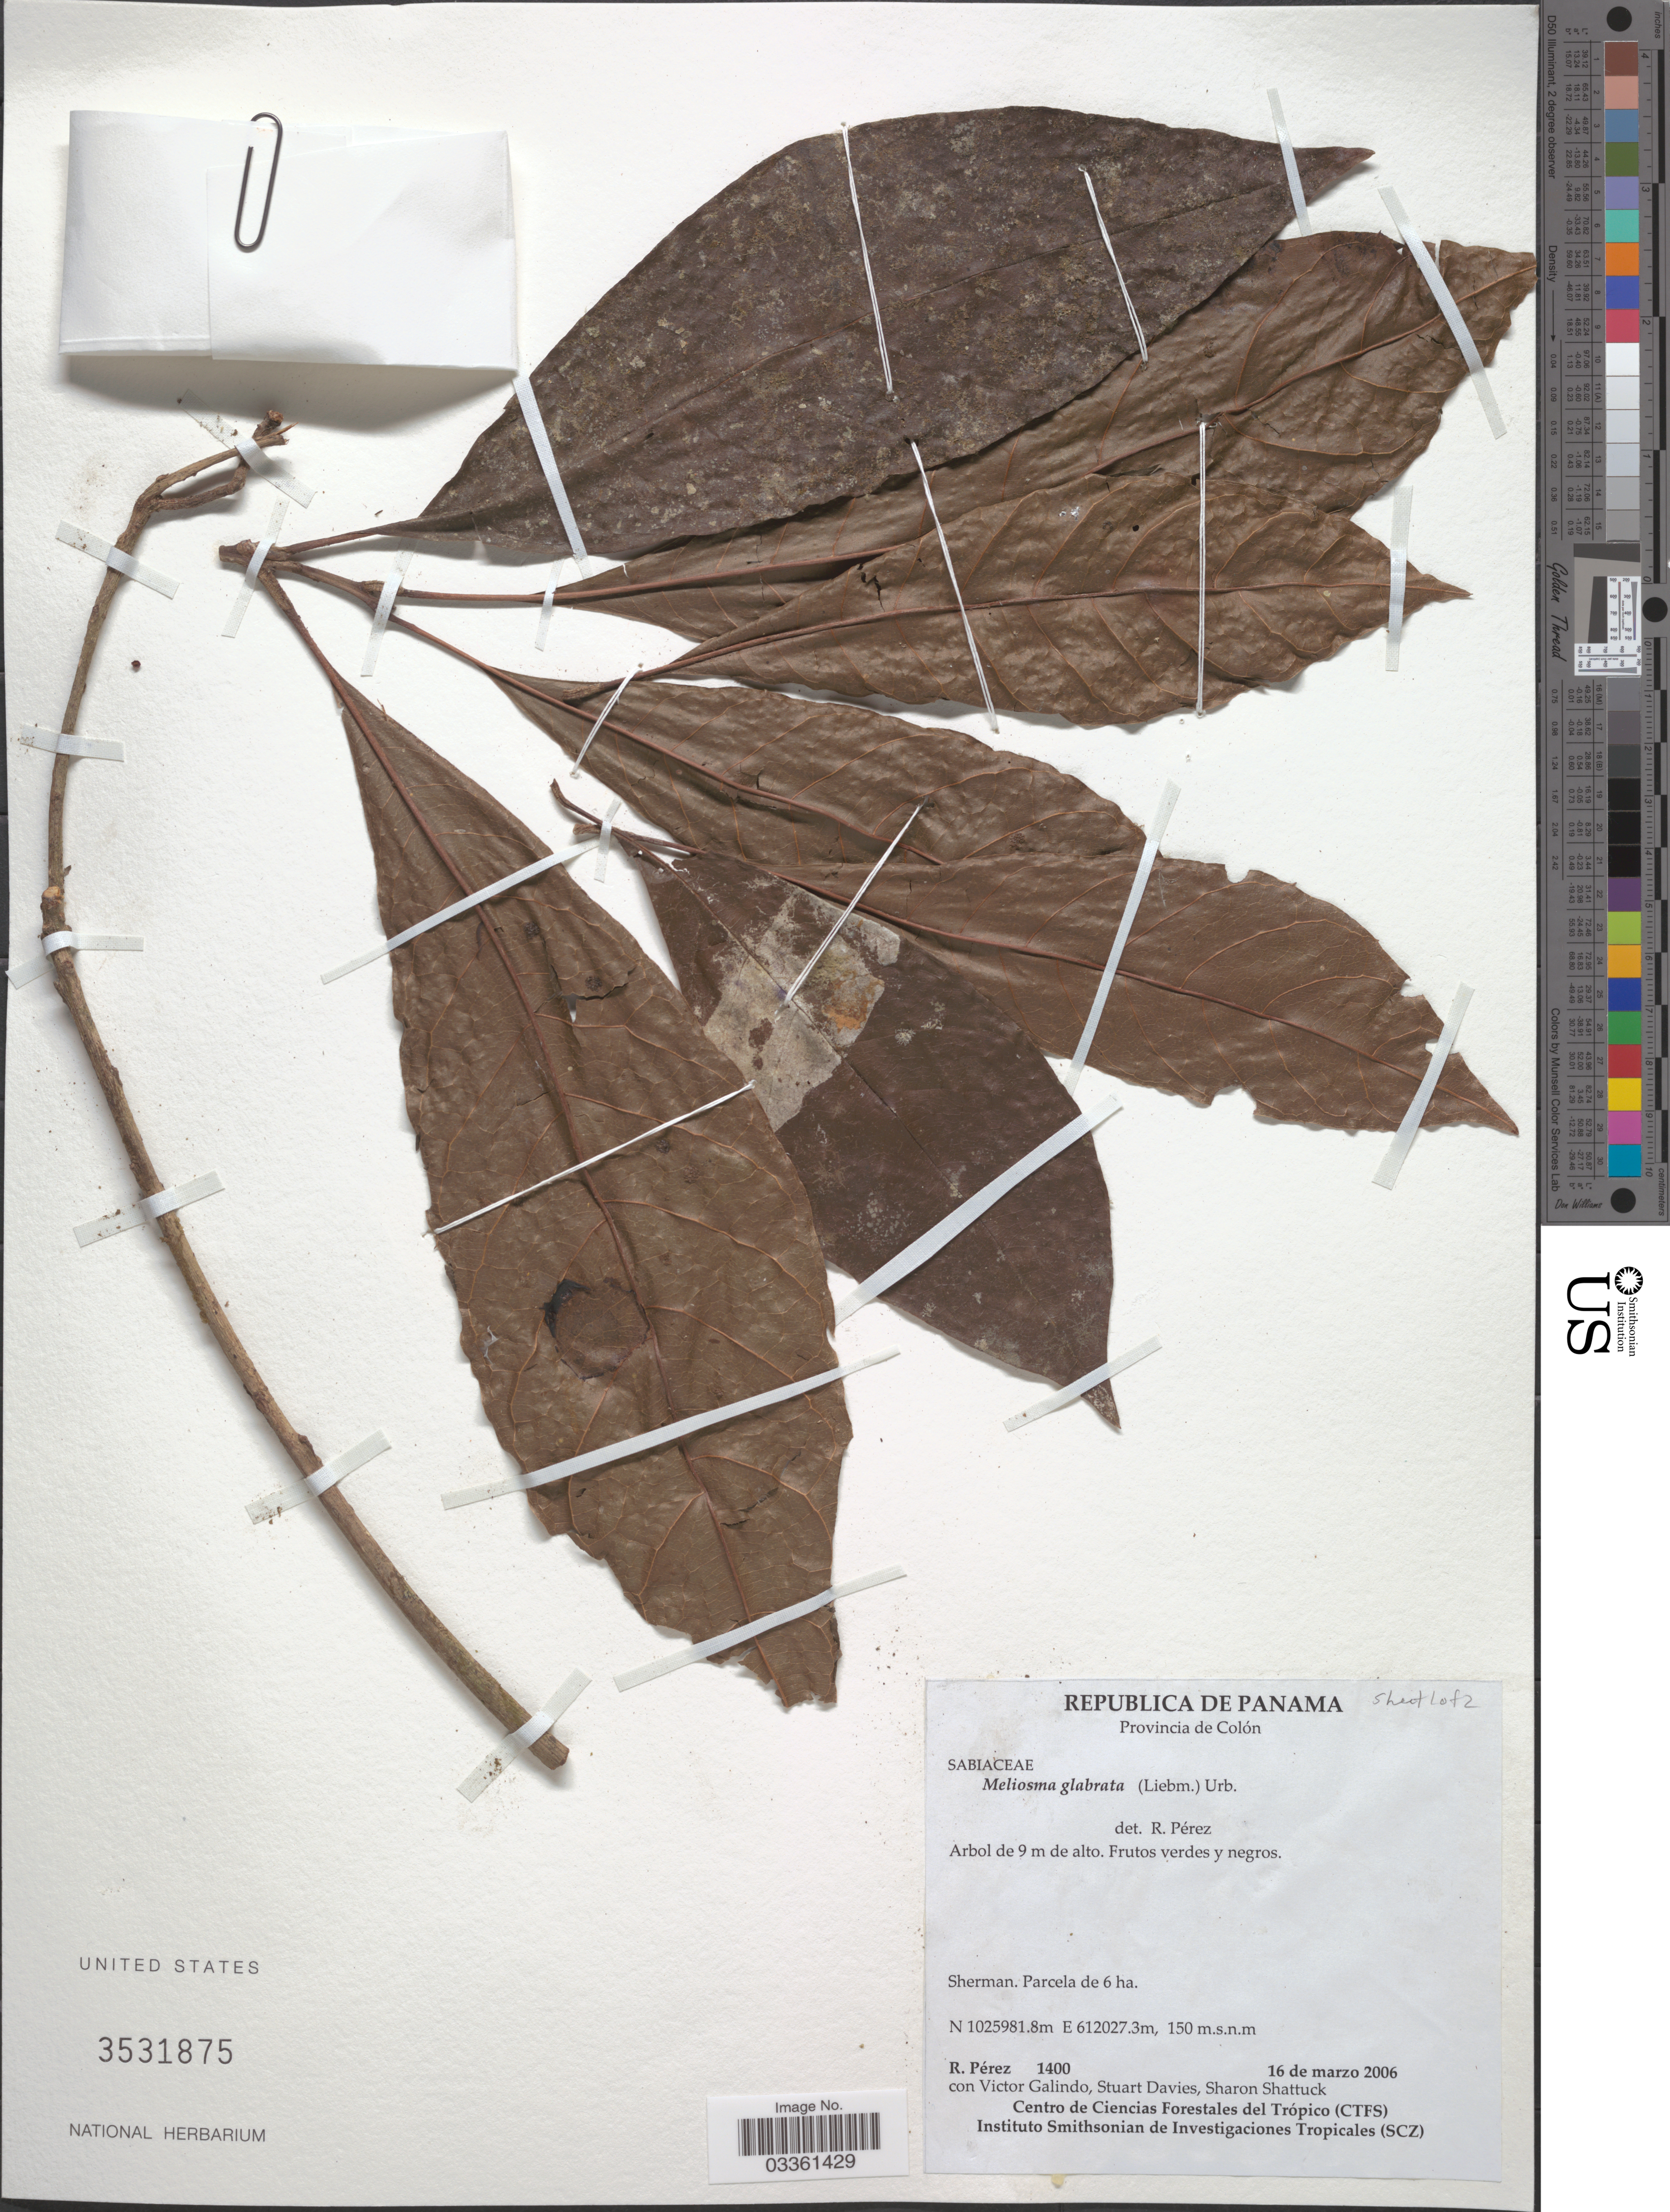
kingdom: Plantae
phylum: Tracheophyta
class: Magnoliopsida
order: Proteales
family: Sabiaceae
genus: Meliosma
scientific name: Meliosma glabrata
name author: (Liebm.) Urb.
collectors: R. Perez, V. Galindo, S. Davies & S. Shattuck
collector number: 1400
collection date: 2006-03-16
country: Panama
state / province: Colón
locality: Sherman. Parcela de 6 ha.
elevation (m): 150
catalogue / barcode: US 3531875